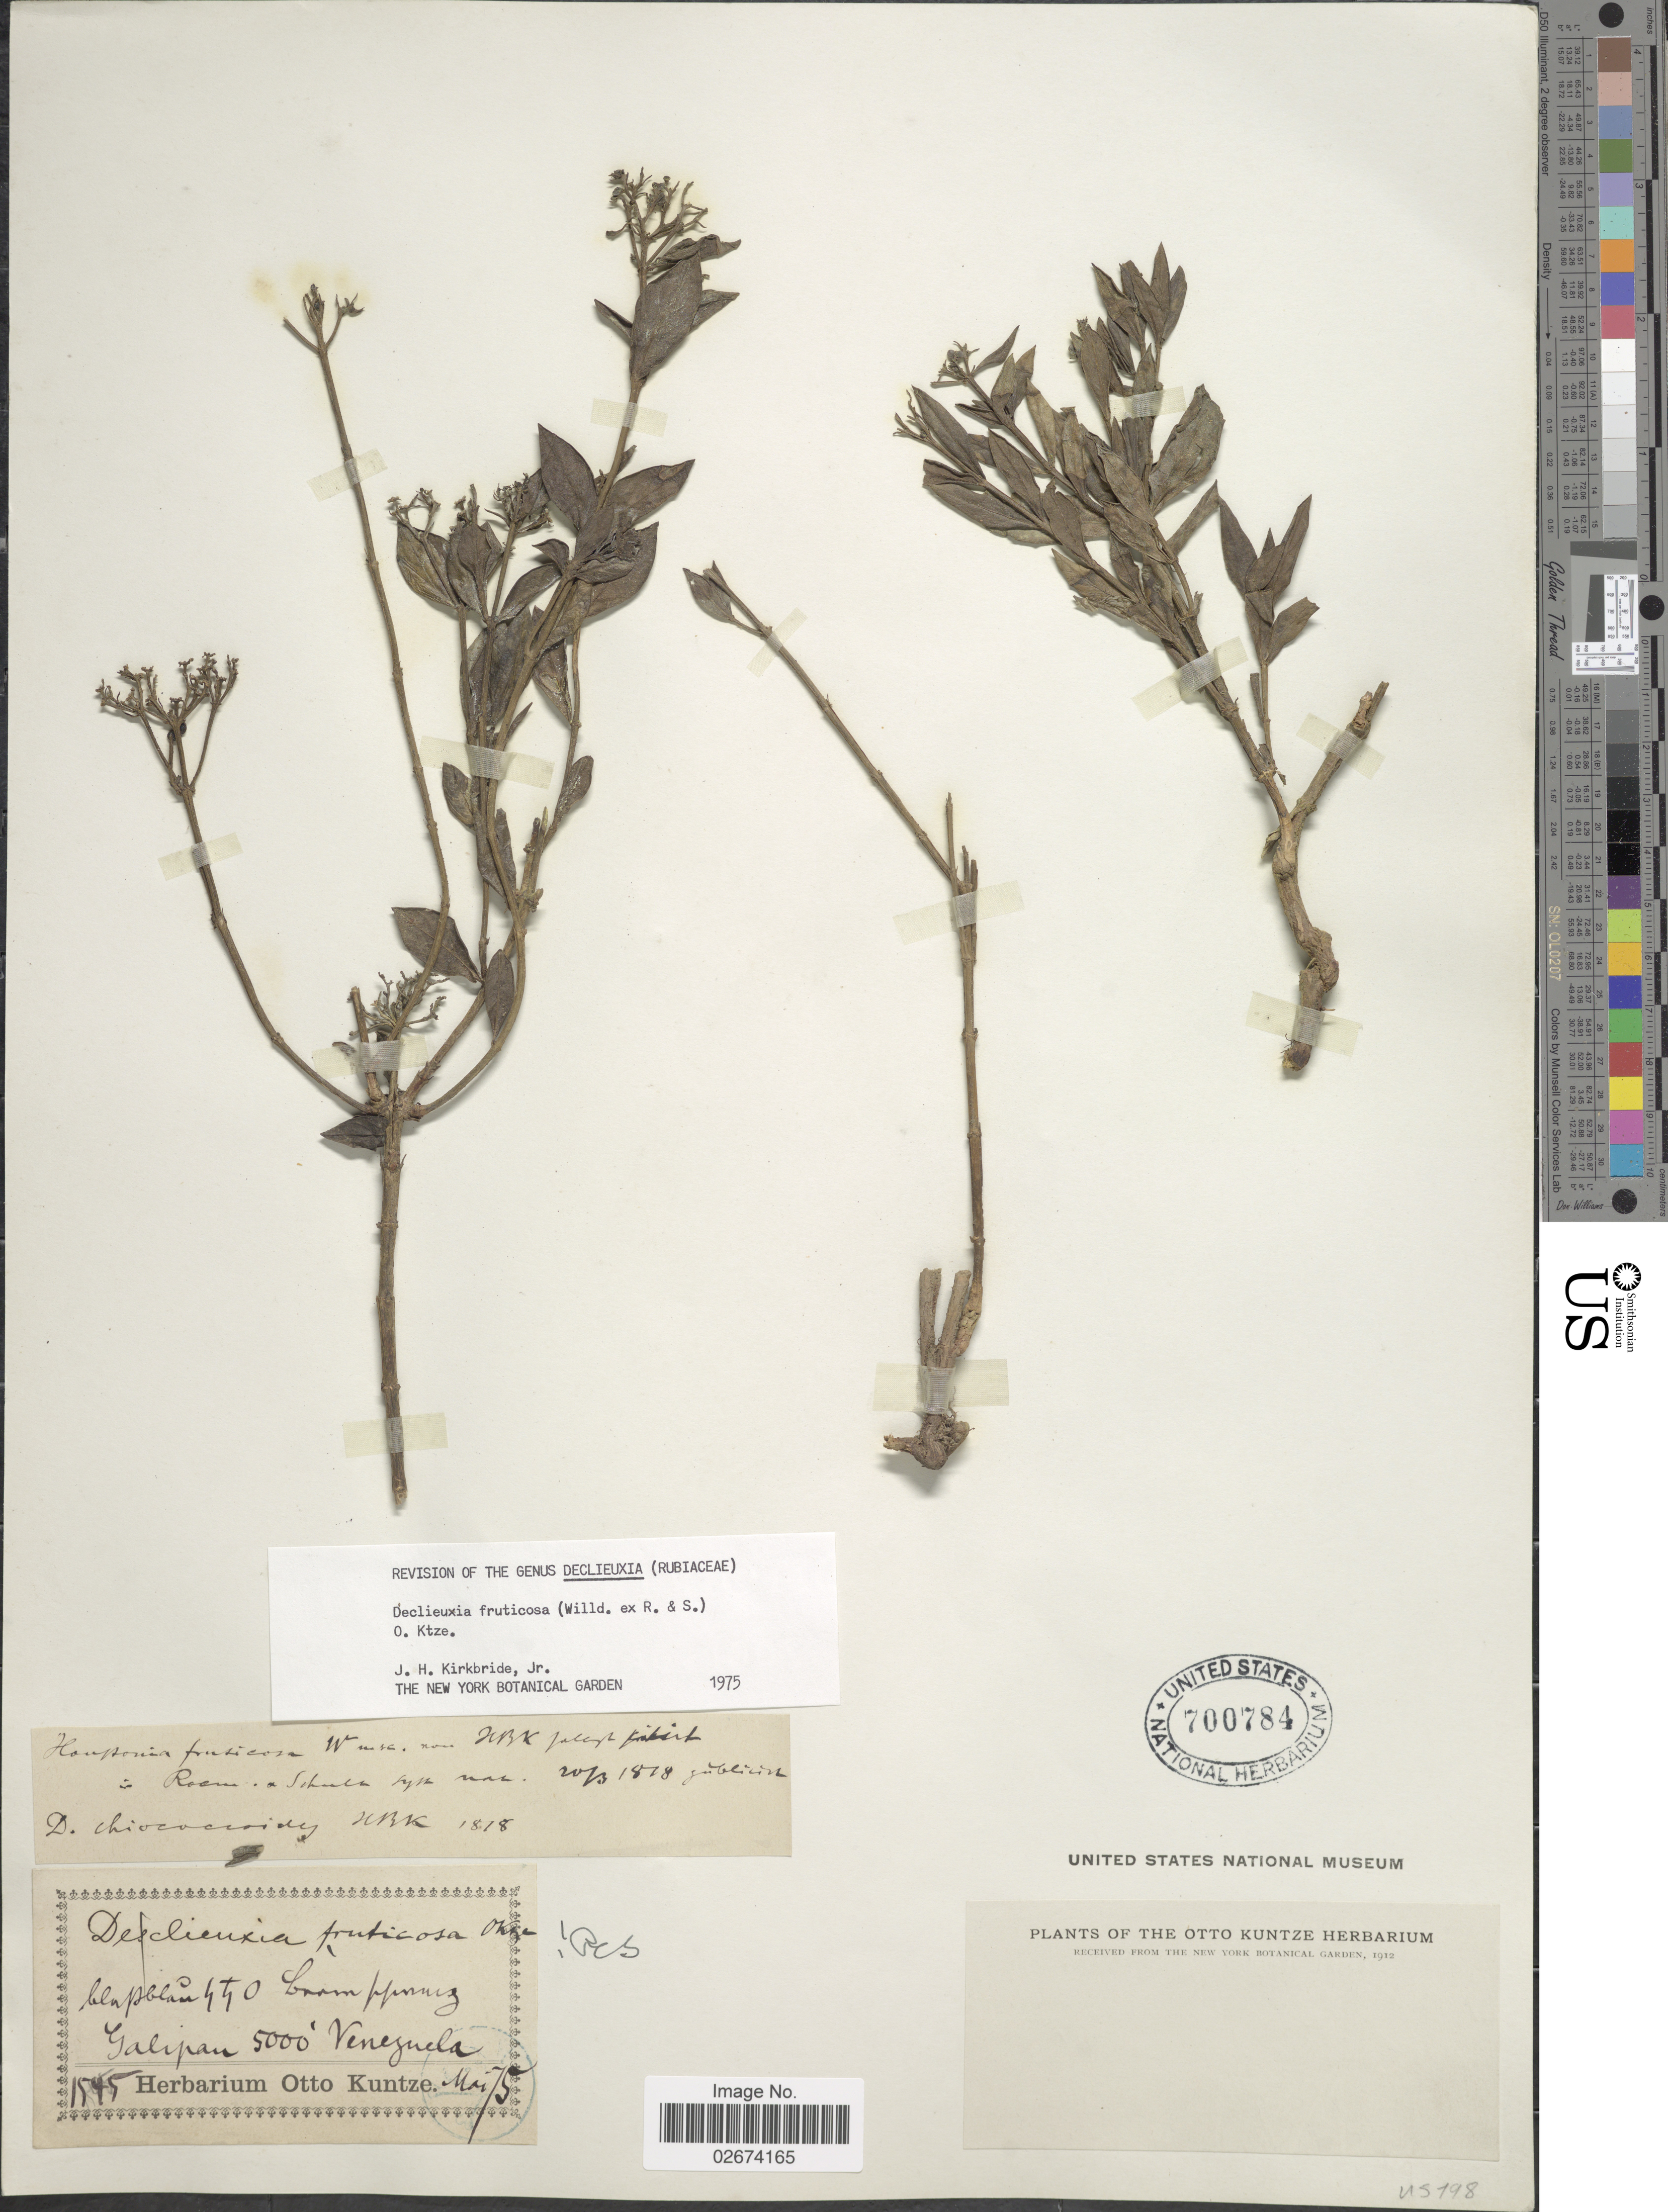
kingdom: Plantae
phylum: Tracheophyta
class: Magnoliopsida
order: Gentianales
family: Rubiaceae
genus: Declieuxia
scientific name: Declieuxia fruticosa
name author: (Willd. ex Roem. & Schult.) Kuntze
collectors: ex herb. Otto Kuntze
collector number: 1545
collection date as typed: Transcribed d/m/y: /5/75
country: Venezuela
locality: Galipan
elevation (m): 1524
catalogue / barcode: US 700784